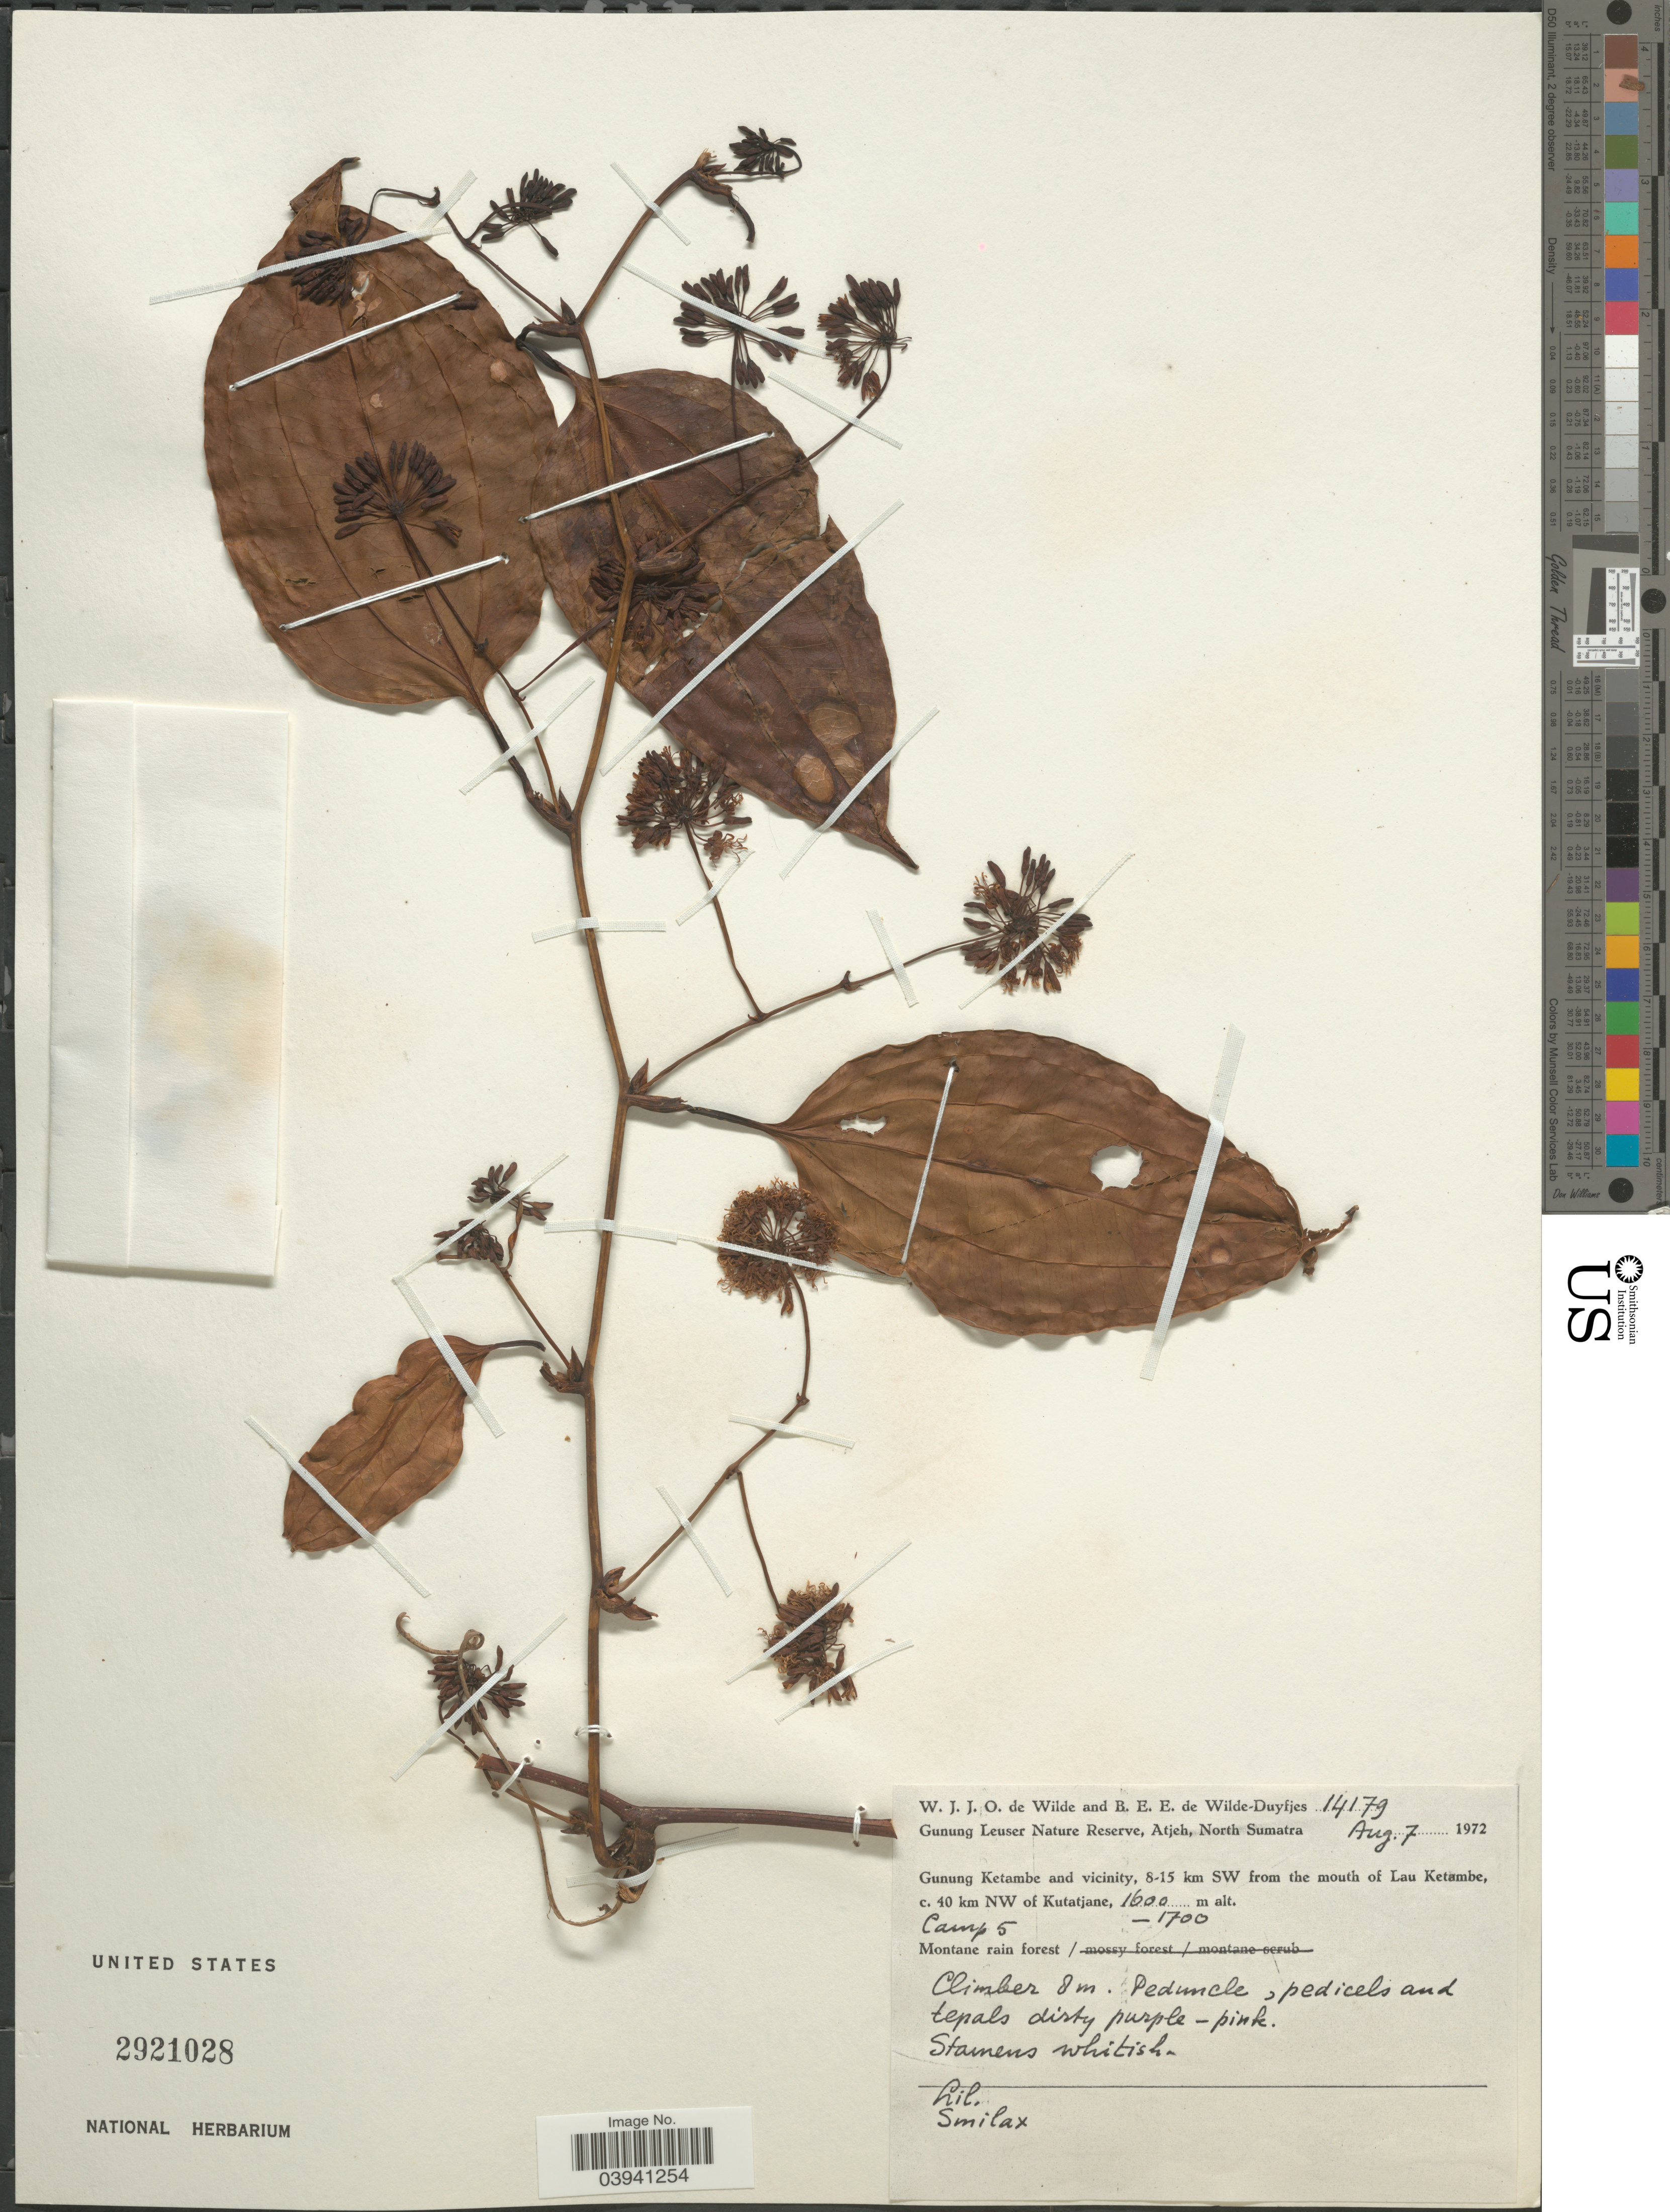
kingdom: Plantae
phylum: Tracheophyta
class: Liliopsida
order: Liliales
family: Smilacaceae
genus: Smilax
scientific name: Smilax sp.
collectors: W. J. de Wilde & B. E. de Wilde-Duyfjes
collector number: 14179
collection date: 1972-08-07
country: Indonesia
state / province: Sumatra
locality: Gunung Leuser Nature Reserve, Atjeh, North Sumatra. Gunung Ketambe and vicinity, 8-15 km SW from the mouth of Lau Ketambe, c. 40 km NW of Kutatjane.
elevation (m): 1600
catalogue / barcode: US 2921028